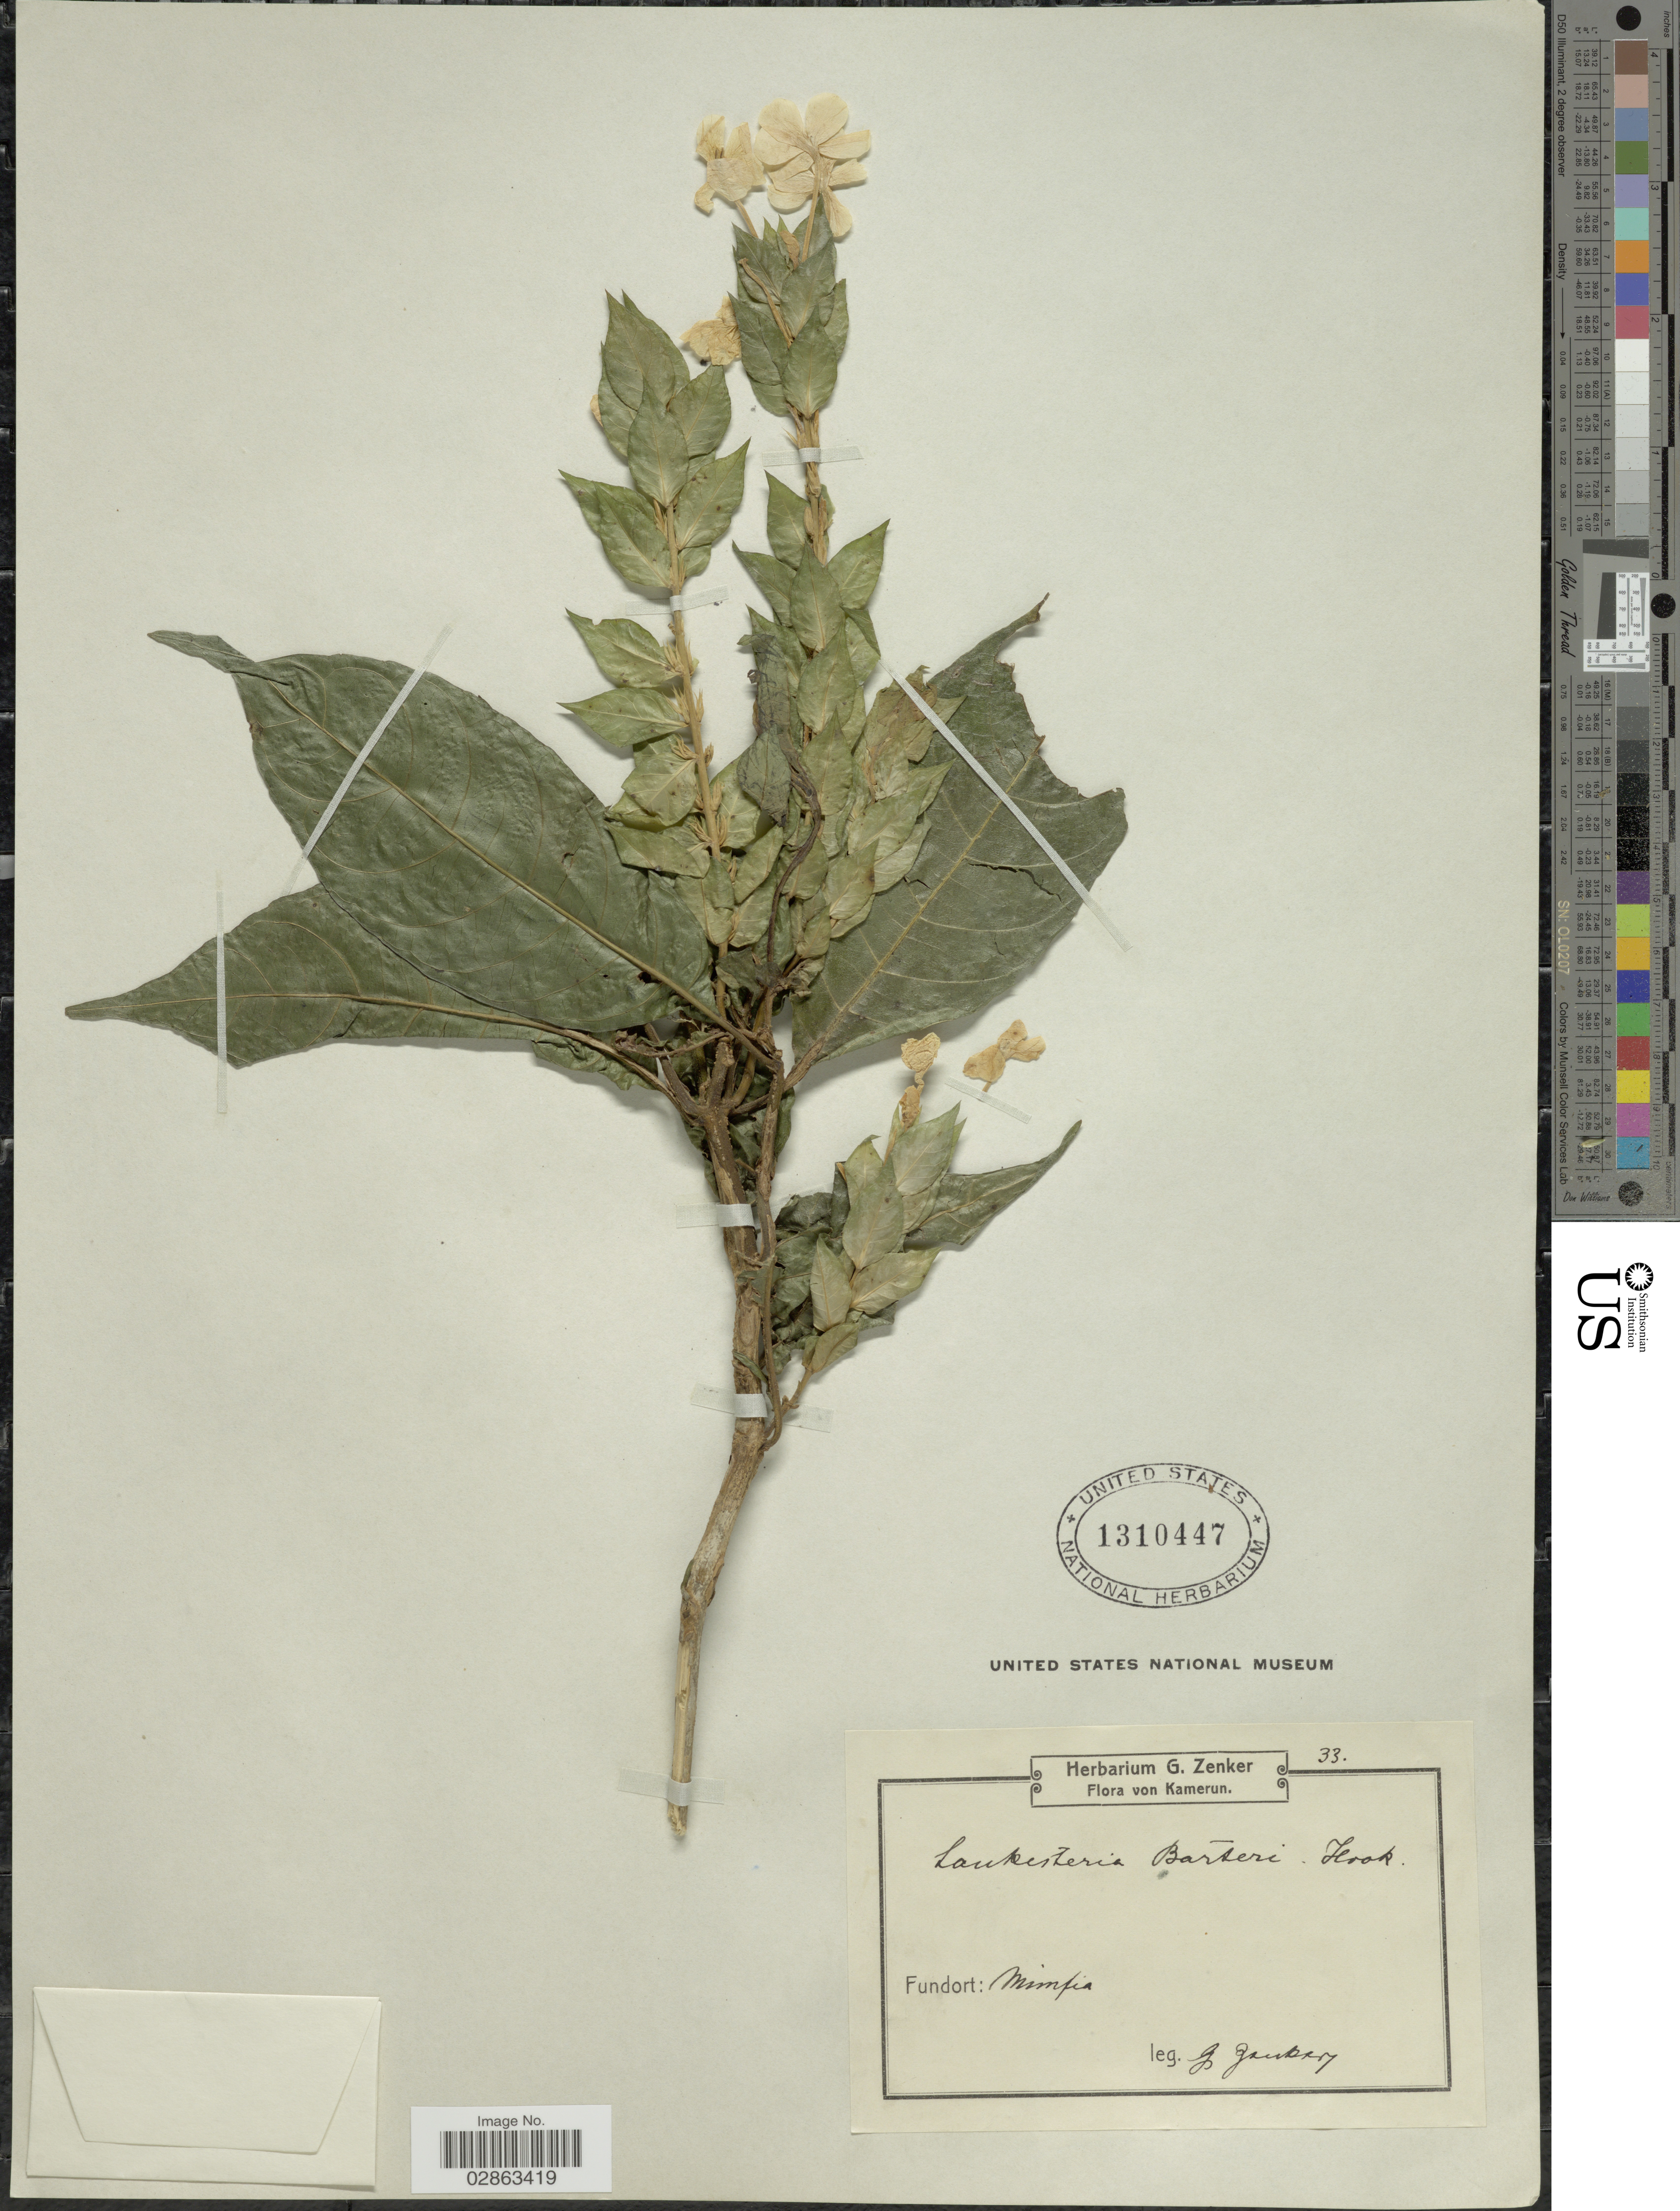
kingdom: Plantae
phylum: Tracheophyta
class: Magnoliopsida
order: Lamiales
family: Acanthaceae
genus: Lankesteria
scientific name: Lankesteria barteri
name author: Hook. f.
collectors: G. A. Zenker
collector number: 33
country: Cameroon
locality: Kamerun. Mimfia.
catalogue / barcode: US 1310447